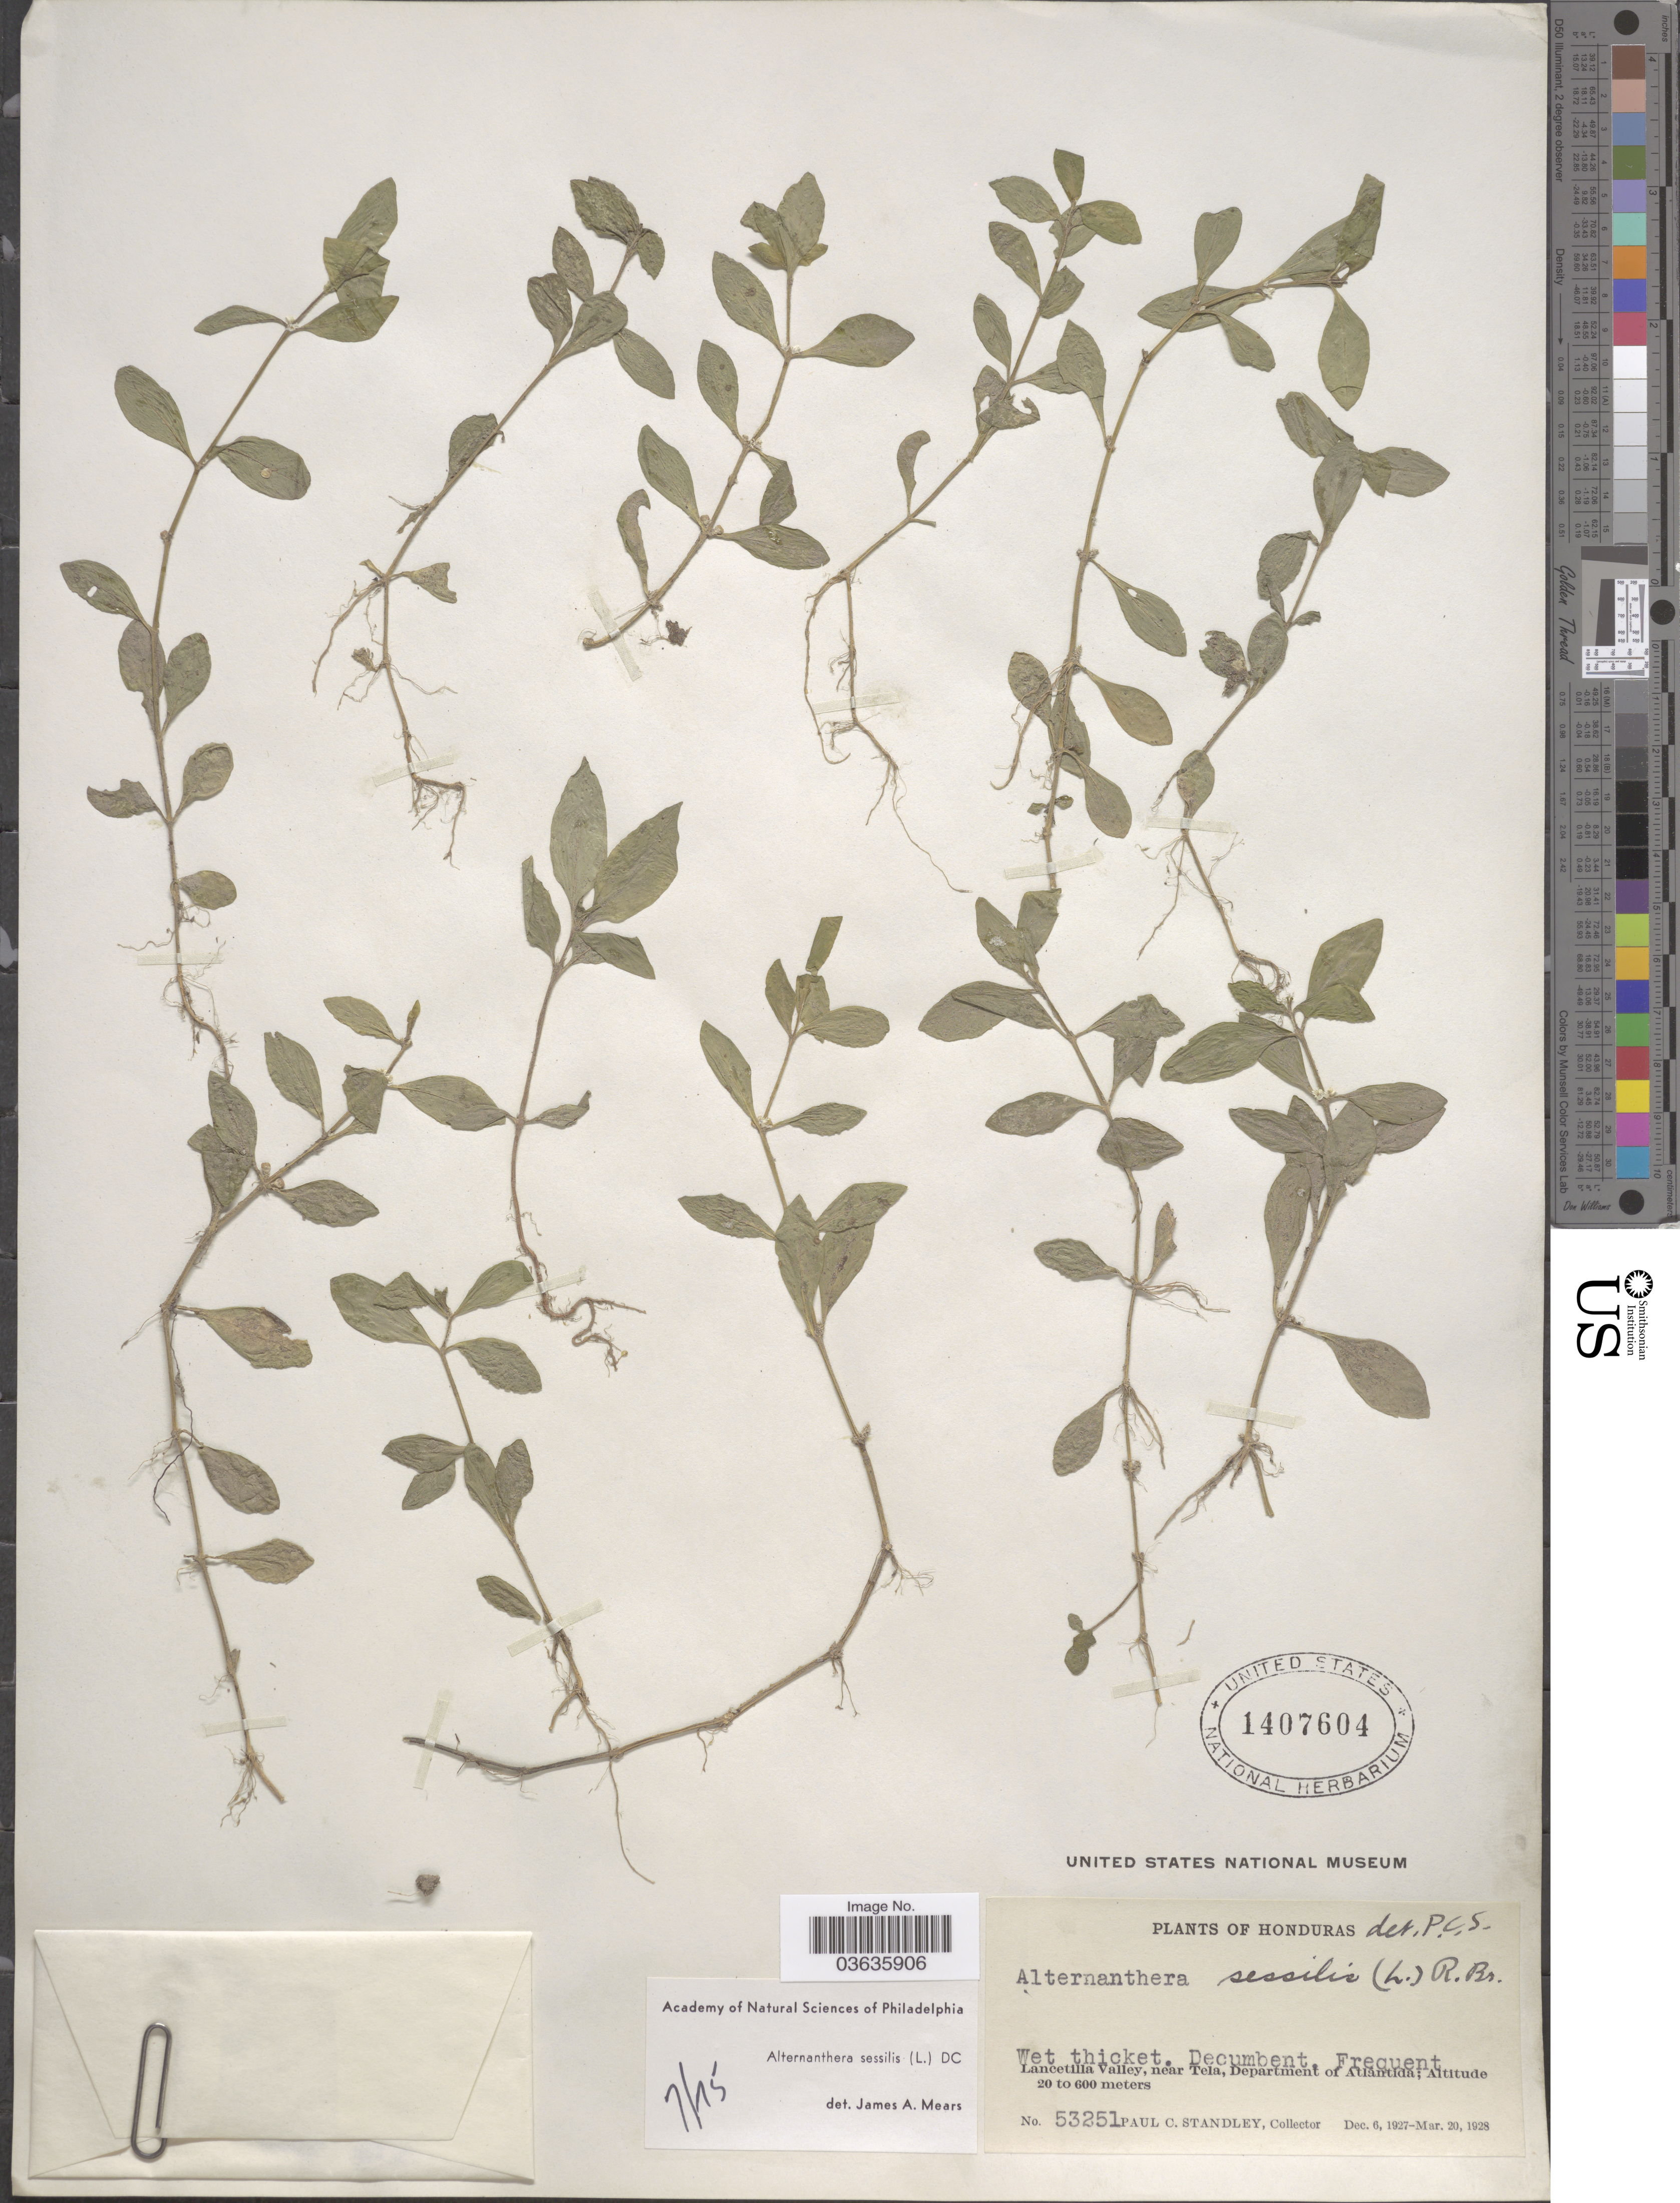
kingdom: Plantae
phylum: Tracheophyta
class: Magnoliopsida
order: Caryophyllales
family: Amaranthaceae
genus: Alternanthera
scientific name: Alternanthera sessilis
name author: (L.) DC.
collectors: P. C. Standley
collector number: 53251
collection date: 1927-12-06/1928-03-20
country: Honduras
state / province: Atlántida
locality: Lancetilla Valley, near Tela, Department of Atlántida.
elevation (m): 20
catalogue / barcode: US 1407604